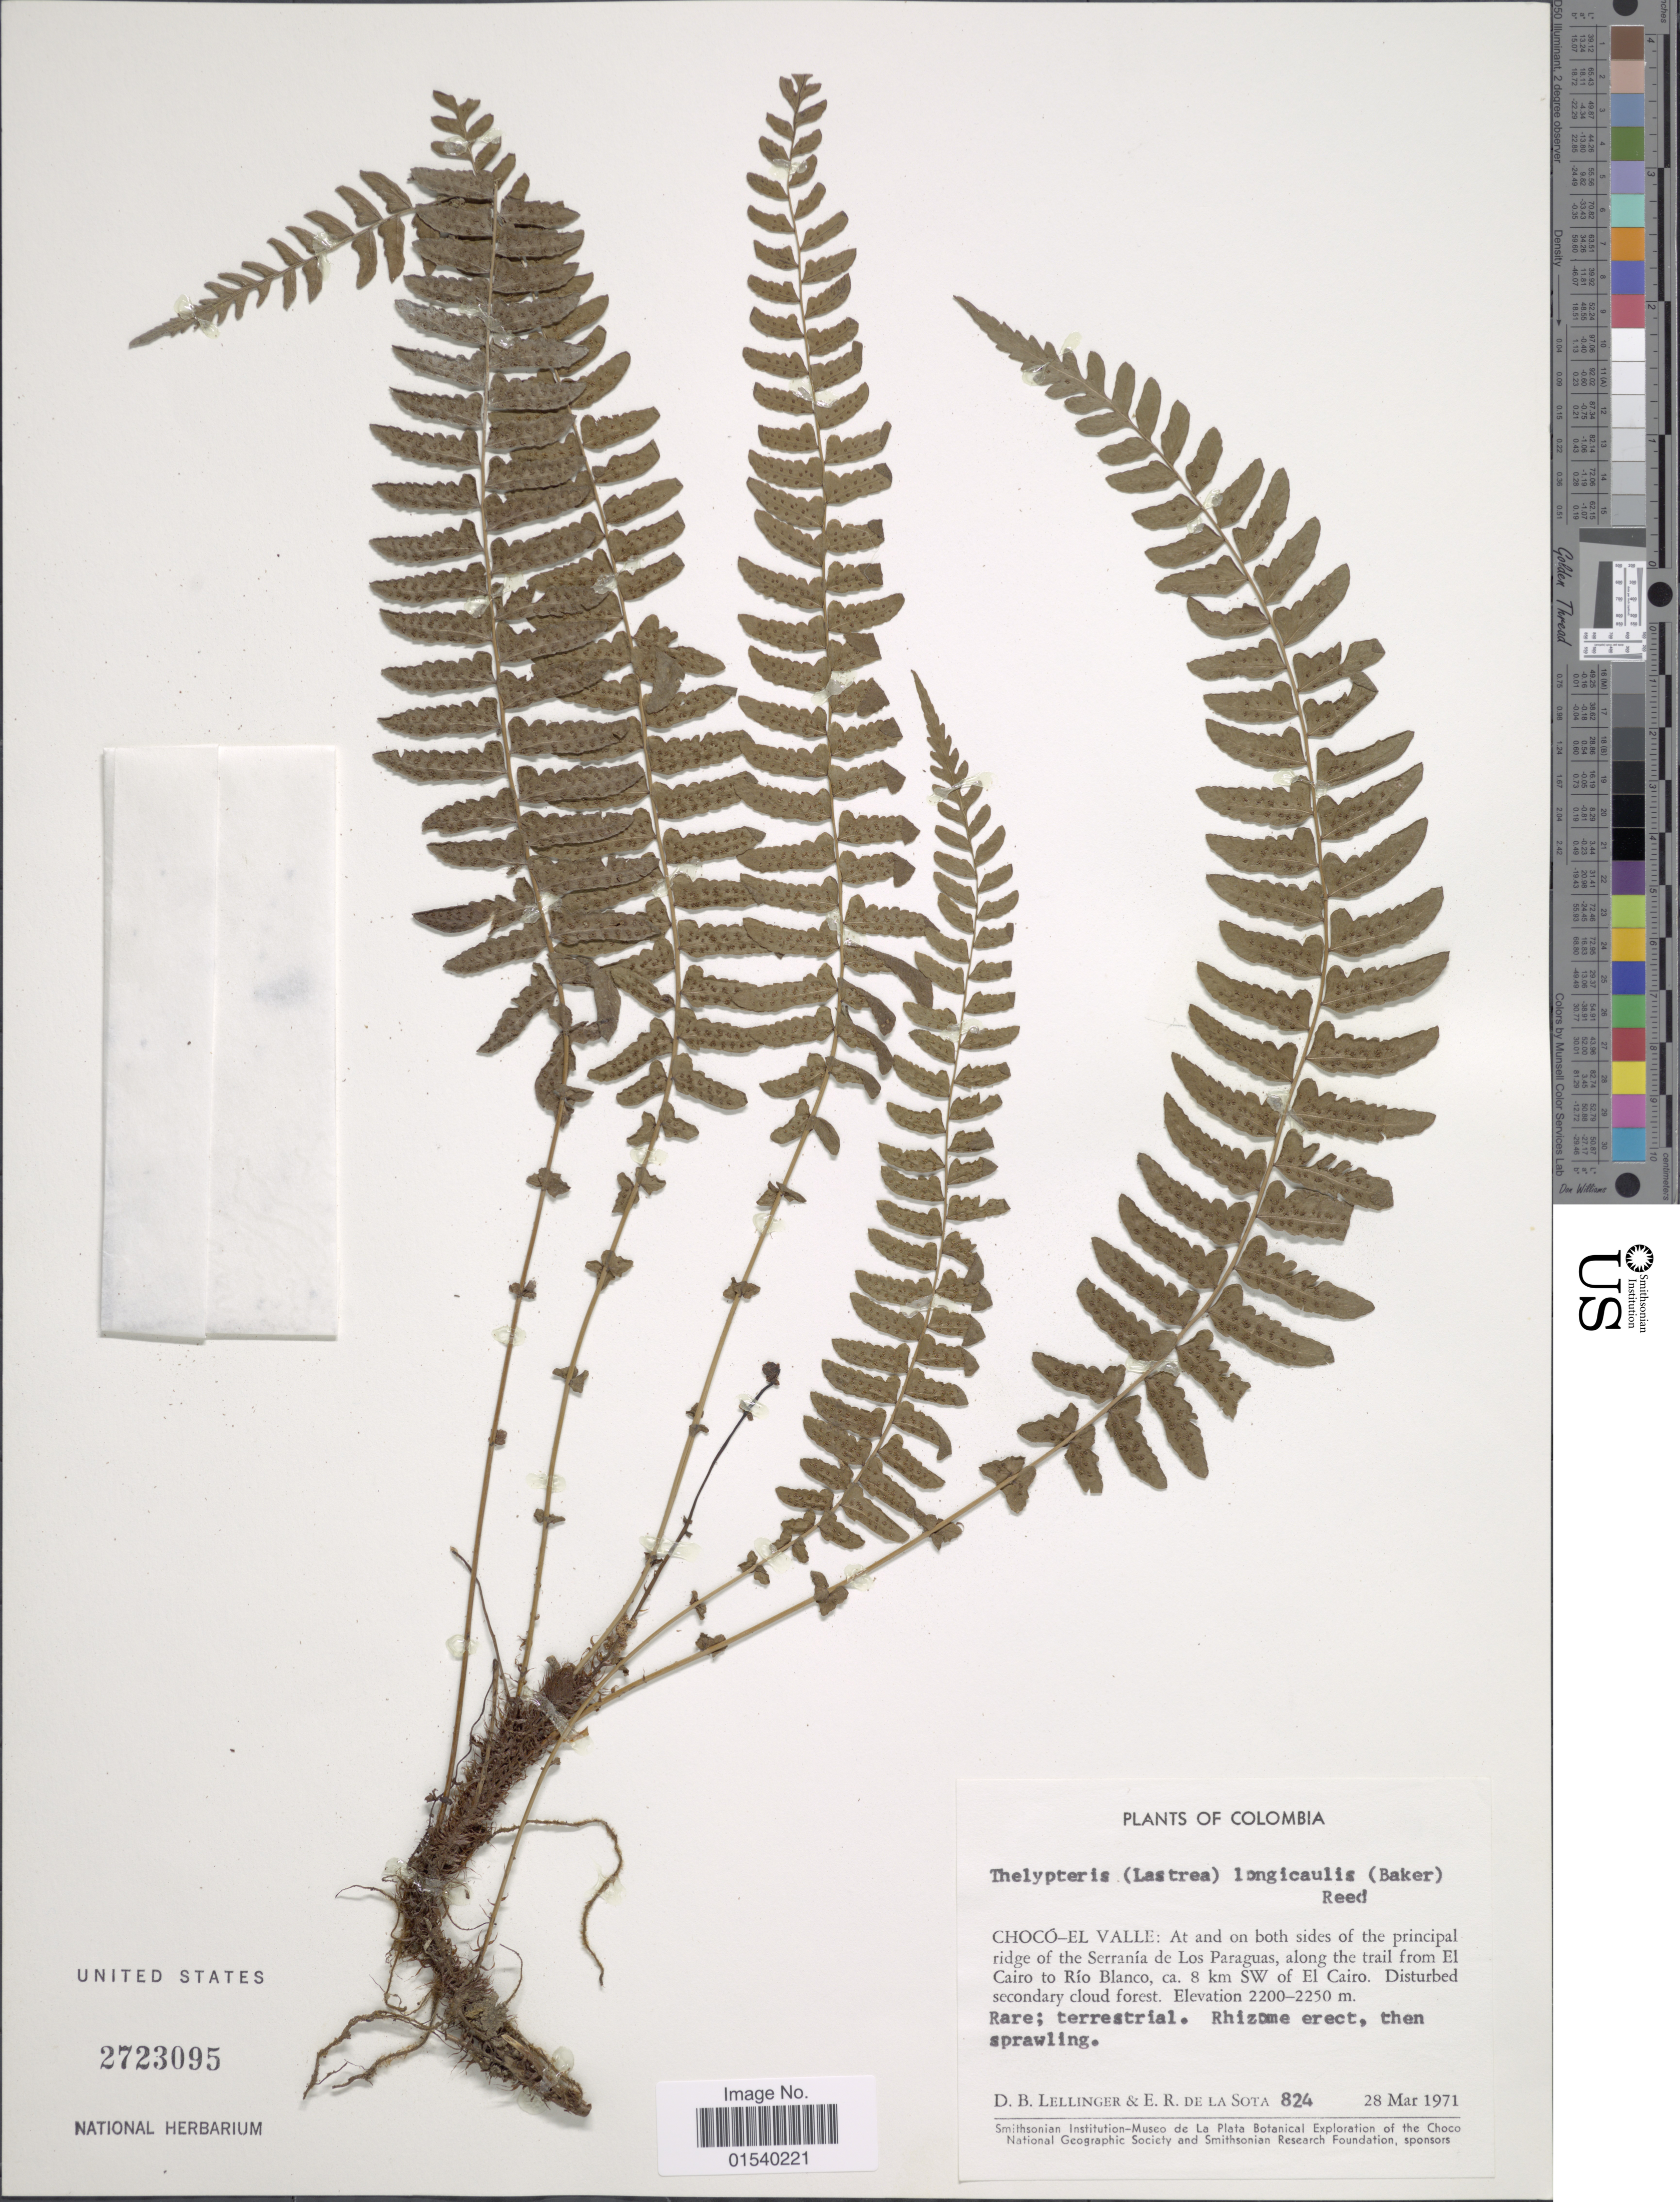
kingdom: Plantae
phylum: Tracheophyta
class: Polypodiopsida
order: Polypodiales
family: Thelypteridaceae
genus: Amauropelta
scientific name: Amauropelta longicaulis (Baker) comb. nov., ined 2015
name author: (Baker)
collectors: D. B. Lellinger & E. R. de la Sota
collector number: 824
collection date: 1971-03-28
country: Colombia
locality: Chocó-El Valle: At and on both sides of the principal ridge of the Serranía de Los Paraguas, along the trail from El Cairo to Río Blanco, ca. 8 km SW of El Cairo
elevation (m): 2200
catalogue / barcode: US 2723095